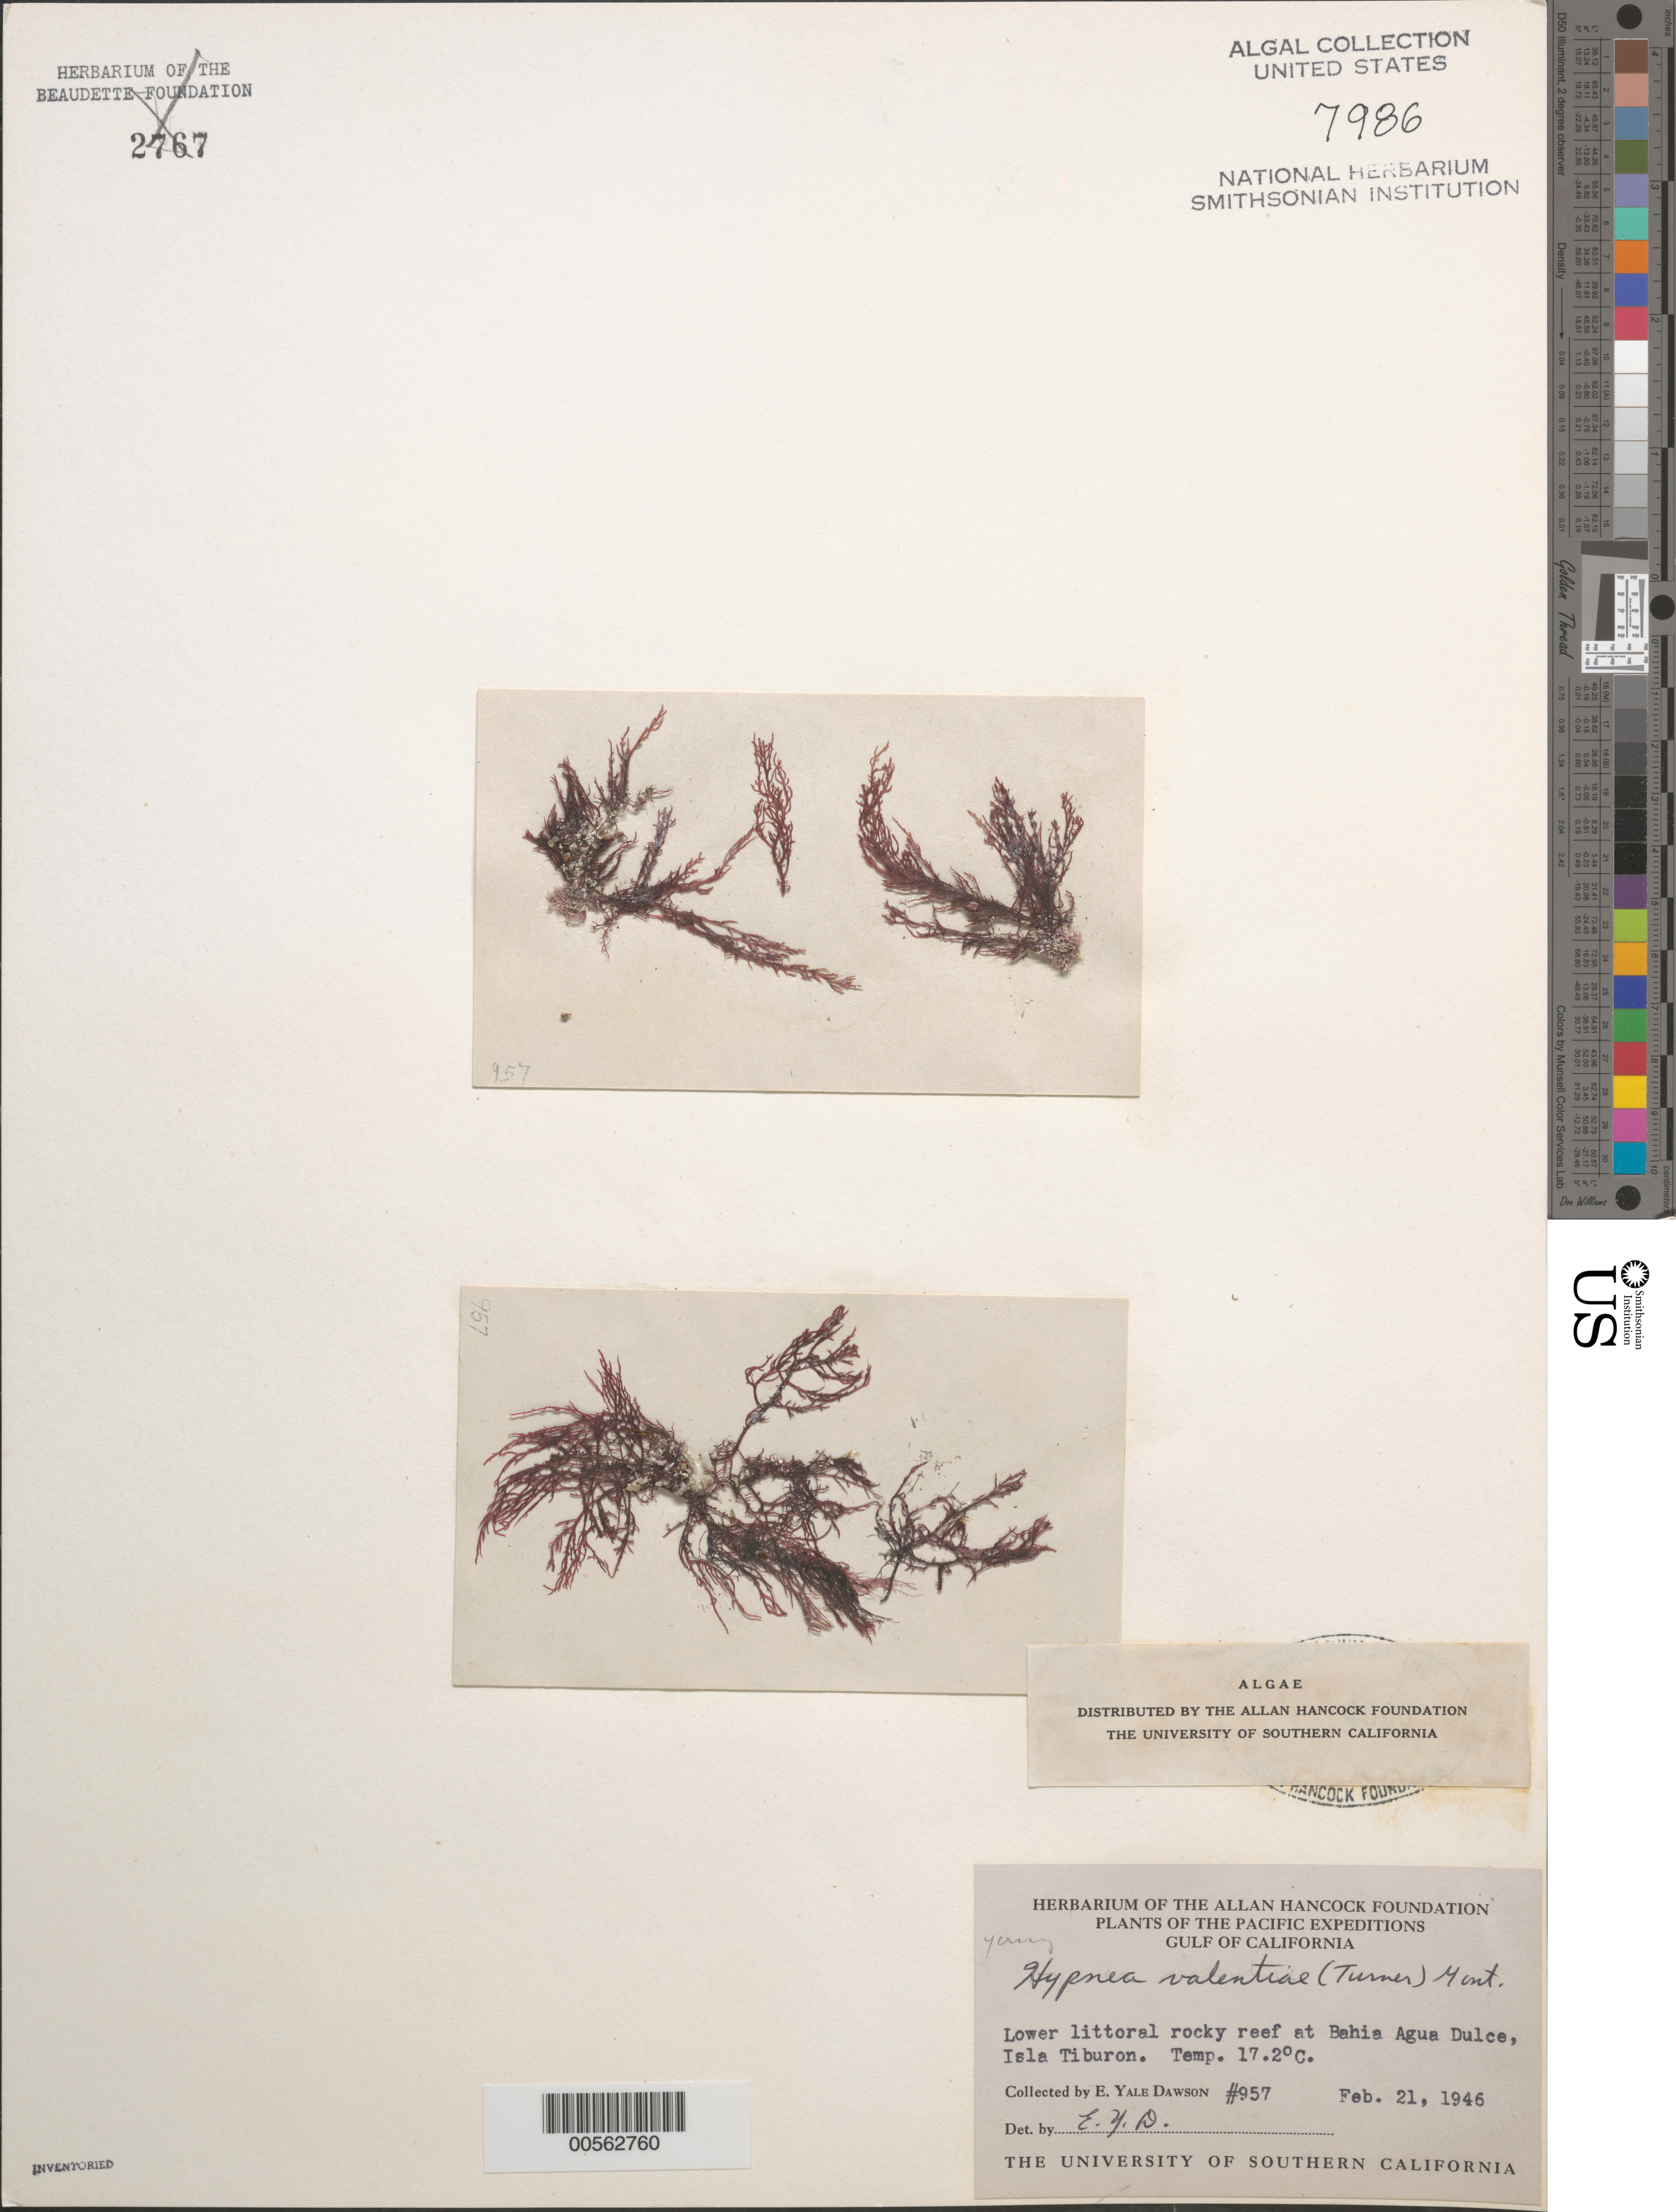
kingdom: Plantae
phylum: Rhodophyta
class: Florideophyceae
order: Gigartinales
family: Cystocloniaceae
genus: Hypnea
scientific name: Hypnea valentiae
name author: (Turner) Mont.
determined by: Dawson, E. Y.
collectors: E. Y. Dawson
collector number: EYD 957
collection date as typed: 21 Feb 1946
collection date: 1946-02-21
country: Mexico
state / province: Sonora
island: Isla Tiburon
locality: Bahia Agua Dulce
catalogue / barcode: US 7986